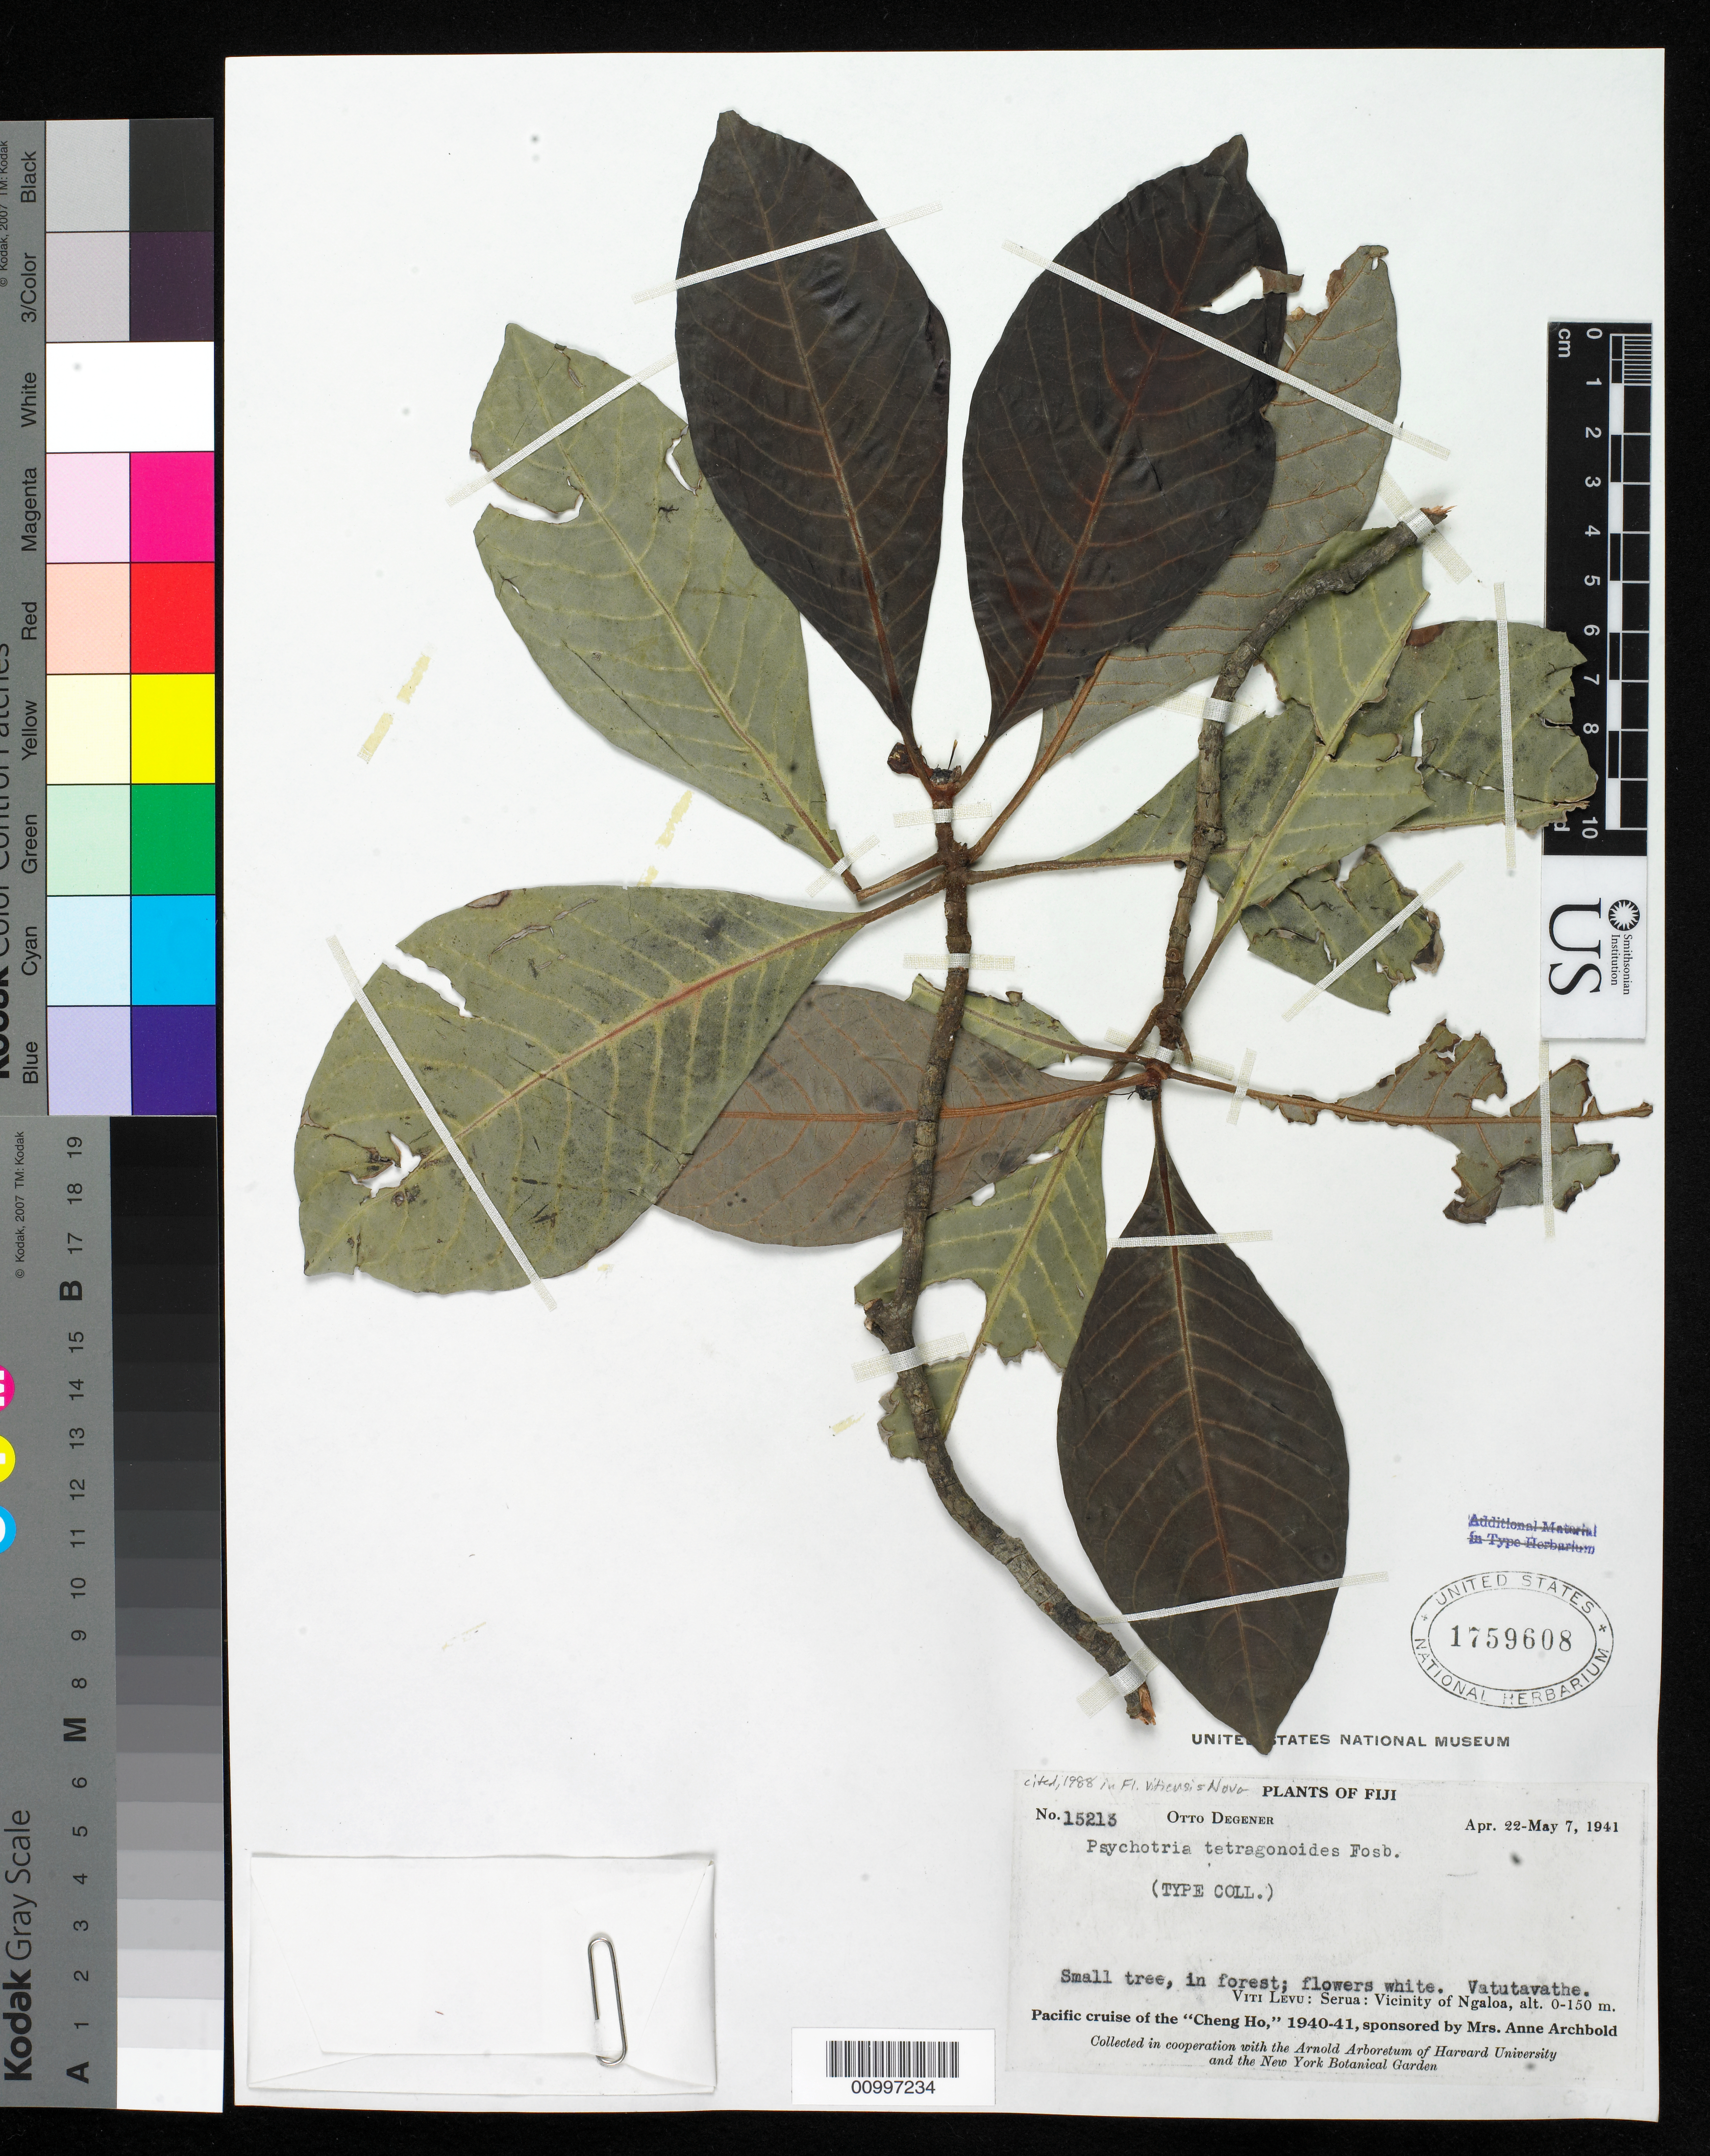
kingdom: Plantae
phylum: Tracheophyta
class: Magnoliopsida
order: Gentianales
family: Rubiaceae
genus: Psychotria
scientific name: Psychotria tetragonoides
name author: Fosberg in A.C. Sm.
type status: Isotype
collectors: O. Degener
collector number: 15213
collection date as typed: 22 Apr 1941 to 07 May 1941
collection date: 1941-04-22/1941-05-07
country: Fiji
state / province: Western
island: Viti Levu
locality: Viti Levu: Serua: Vicinity of Ngaloa.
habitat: Forest.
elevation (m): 0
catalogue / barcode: US 1759608